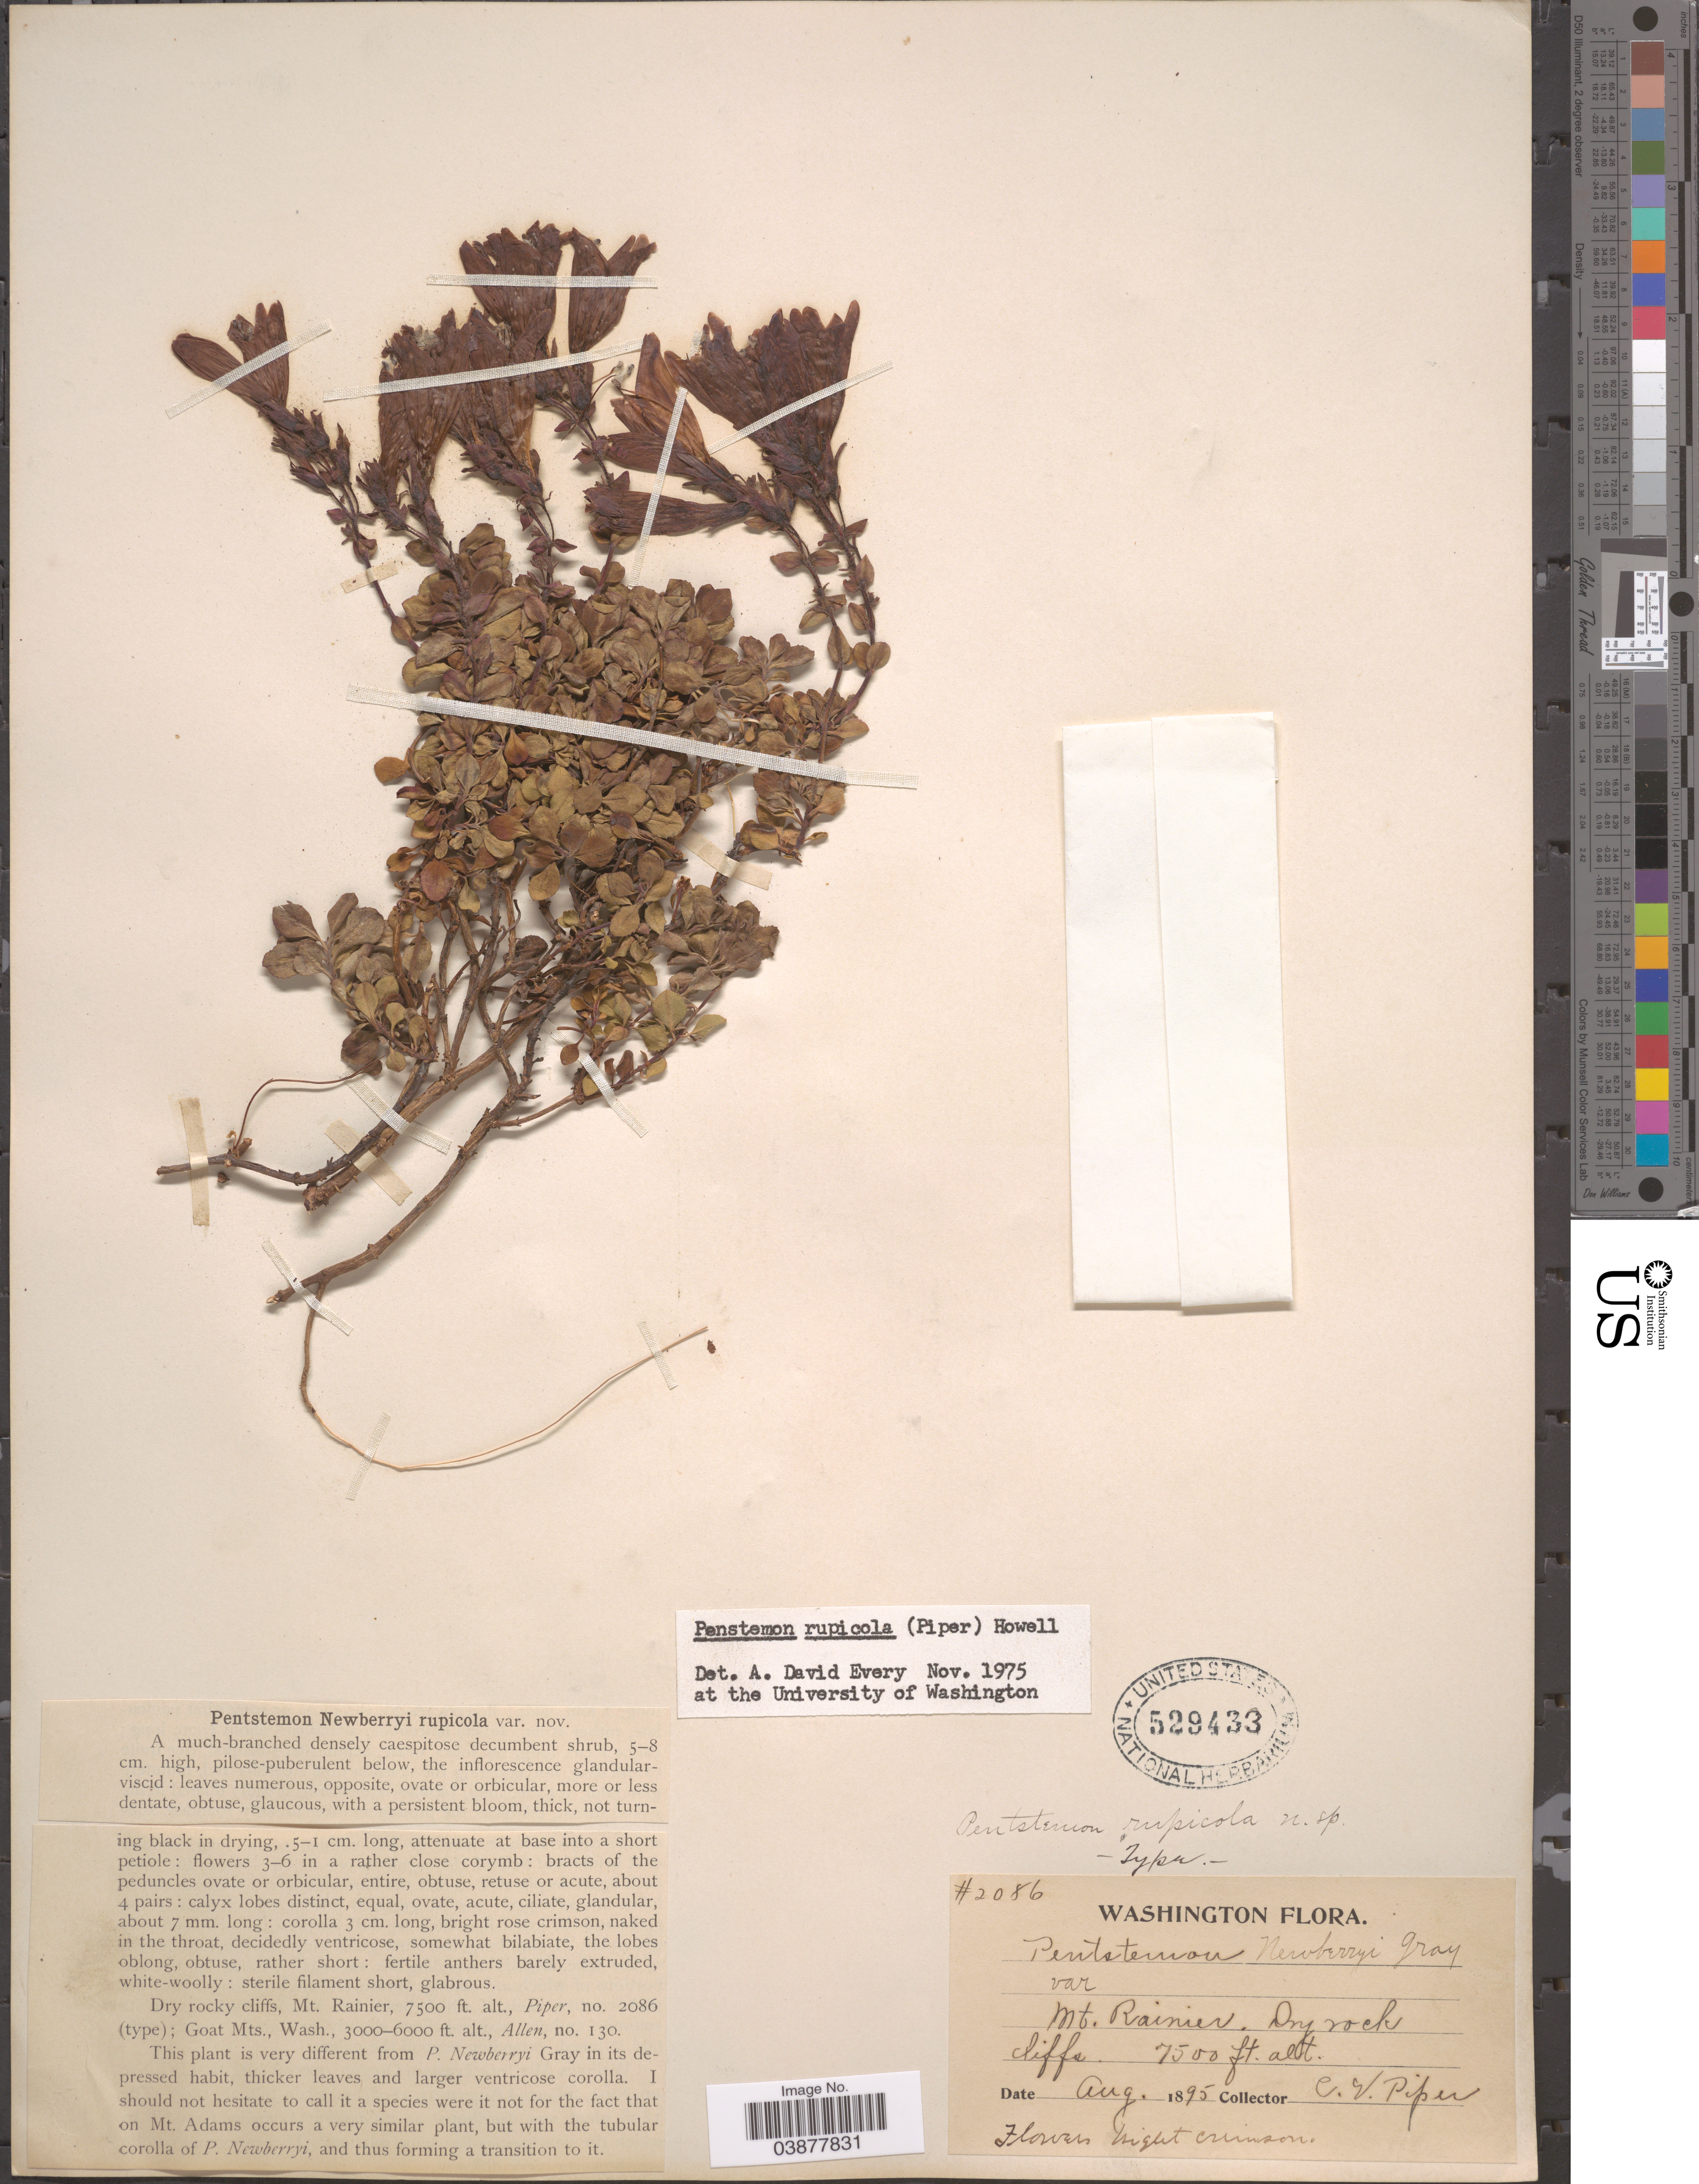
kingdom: Plantae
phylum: Tracheophyta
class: Magnoliopsida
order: Lamiales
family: Plantaginaceae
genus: Penstemon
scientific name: Penstemon rupicola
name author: (Piper) Howell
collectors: C. V. Piper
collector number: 2086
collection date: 1895-08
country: United States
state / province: Washington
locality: Mt. Rainier.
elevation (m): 2286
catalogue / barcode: US 529433